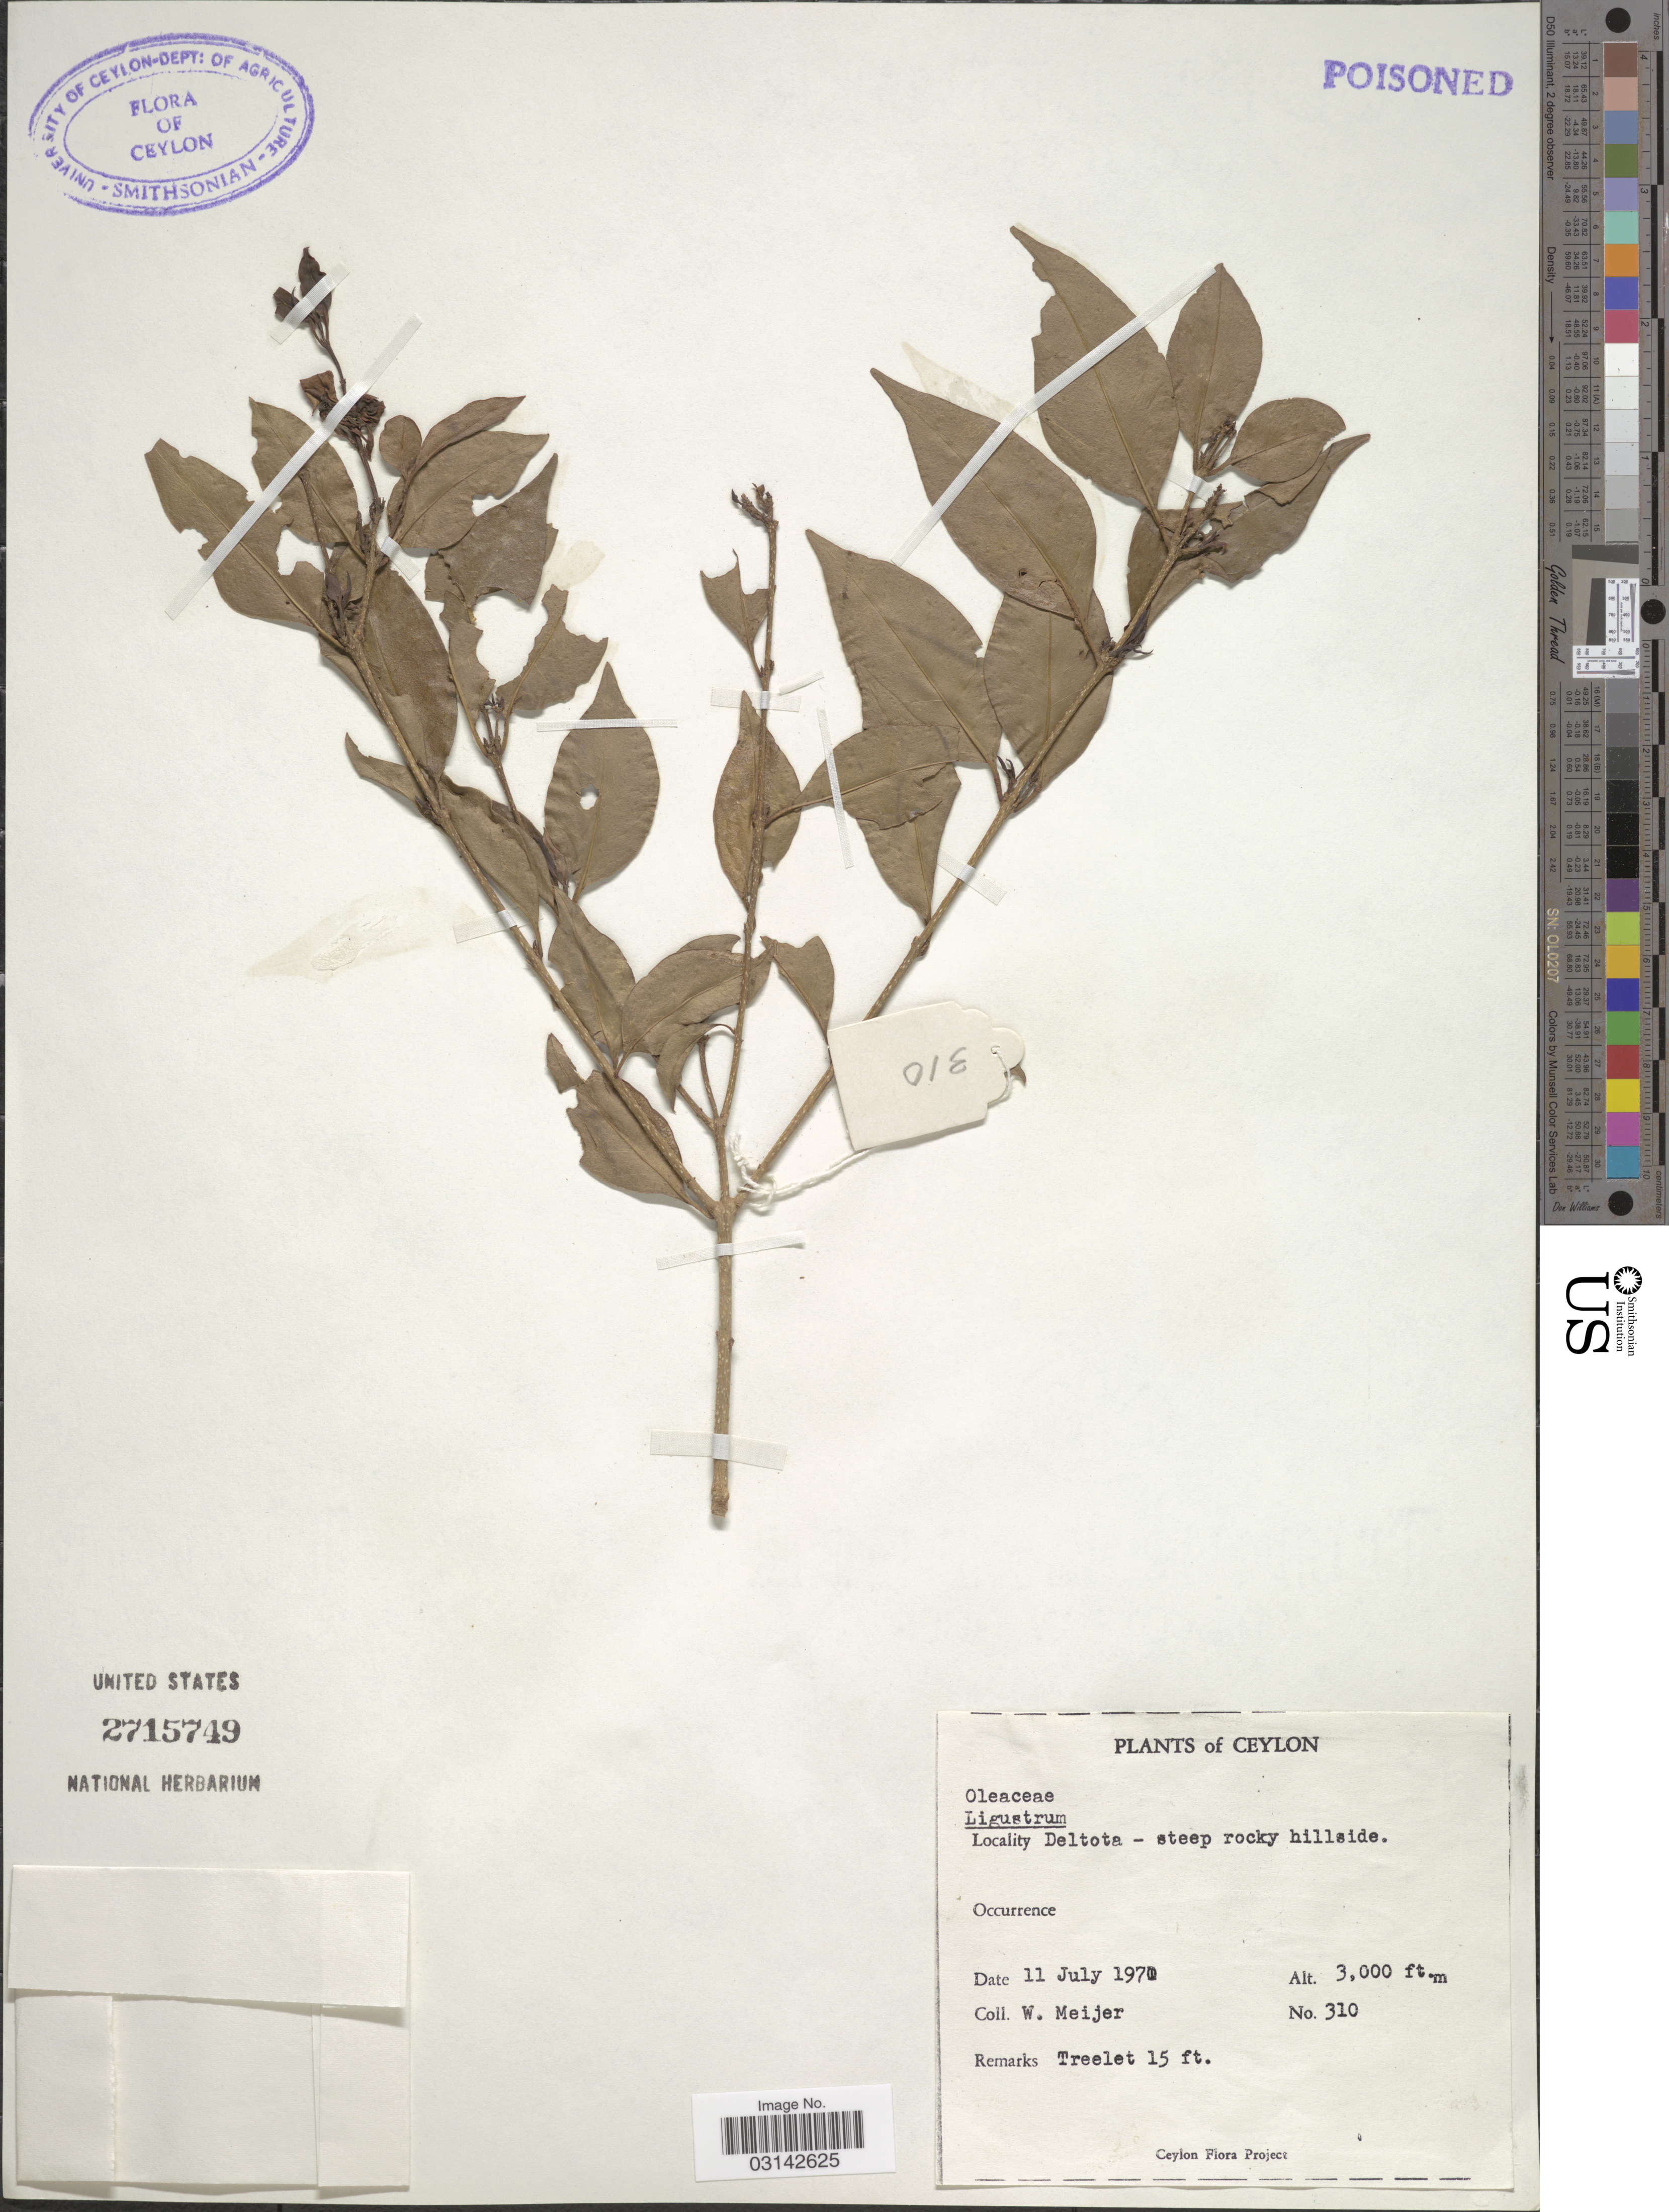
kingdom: Plantae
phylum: Tracheophyta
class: Magnoliopsida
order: Lamiales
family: Oleaceae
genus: Ligustrum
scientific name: Ligustrum sp.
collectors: W. Meijer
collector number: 310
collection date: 1970-07-11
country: Sri Lanka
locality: Ceylon, Deltota.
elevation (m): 914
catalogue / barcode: US 2715749